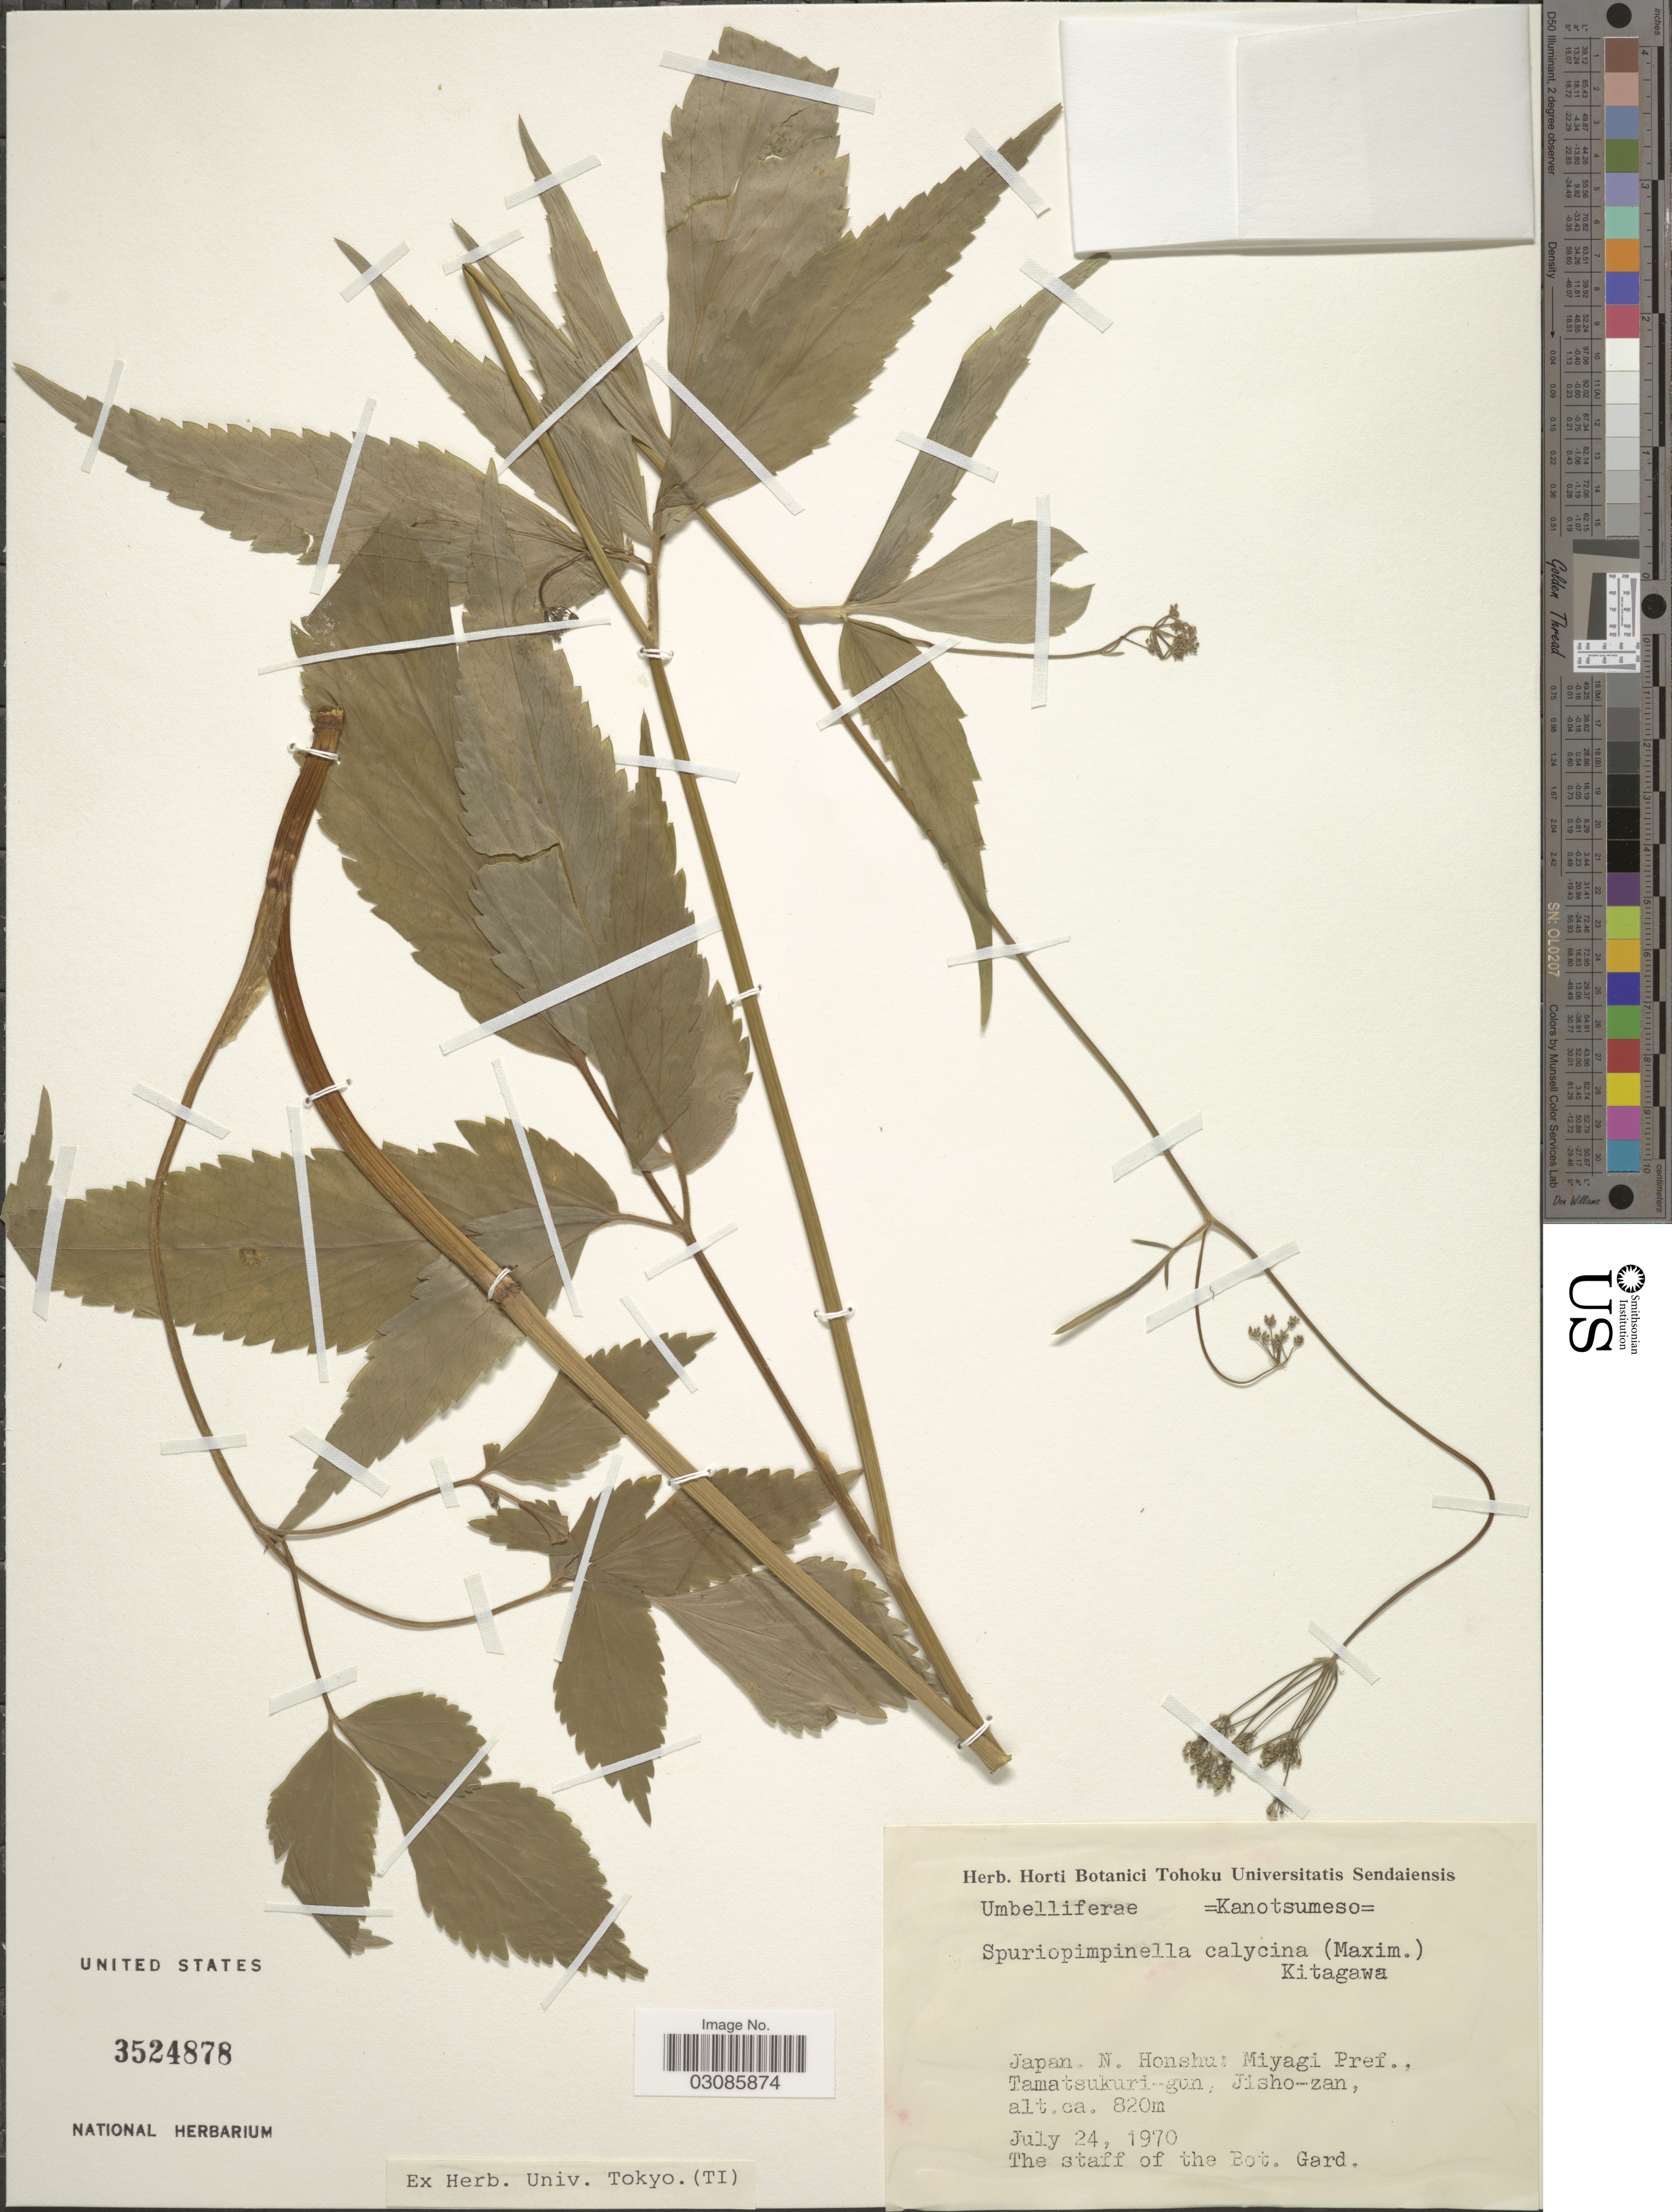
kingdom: Plantae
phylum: Tracheophyta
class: Magnoliopsida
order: Apiales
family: Apiaceae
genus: Pimpinella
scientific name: Pimpinella calycina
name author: Maxim.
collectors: The staff of the Bot. Gard.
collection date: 1970-07-24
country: Japan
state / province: Miyagi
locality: N. Honshu: Miyagi Pref., Tamatsukuri-gun, Jisho-zan.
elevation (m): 820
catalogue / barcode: US 3524878